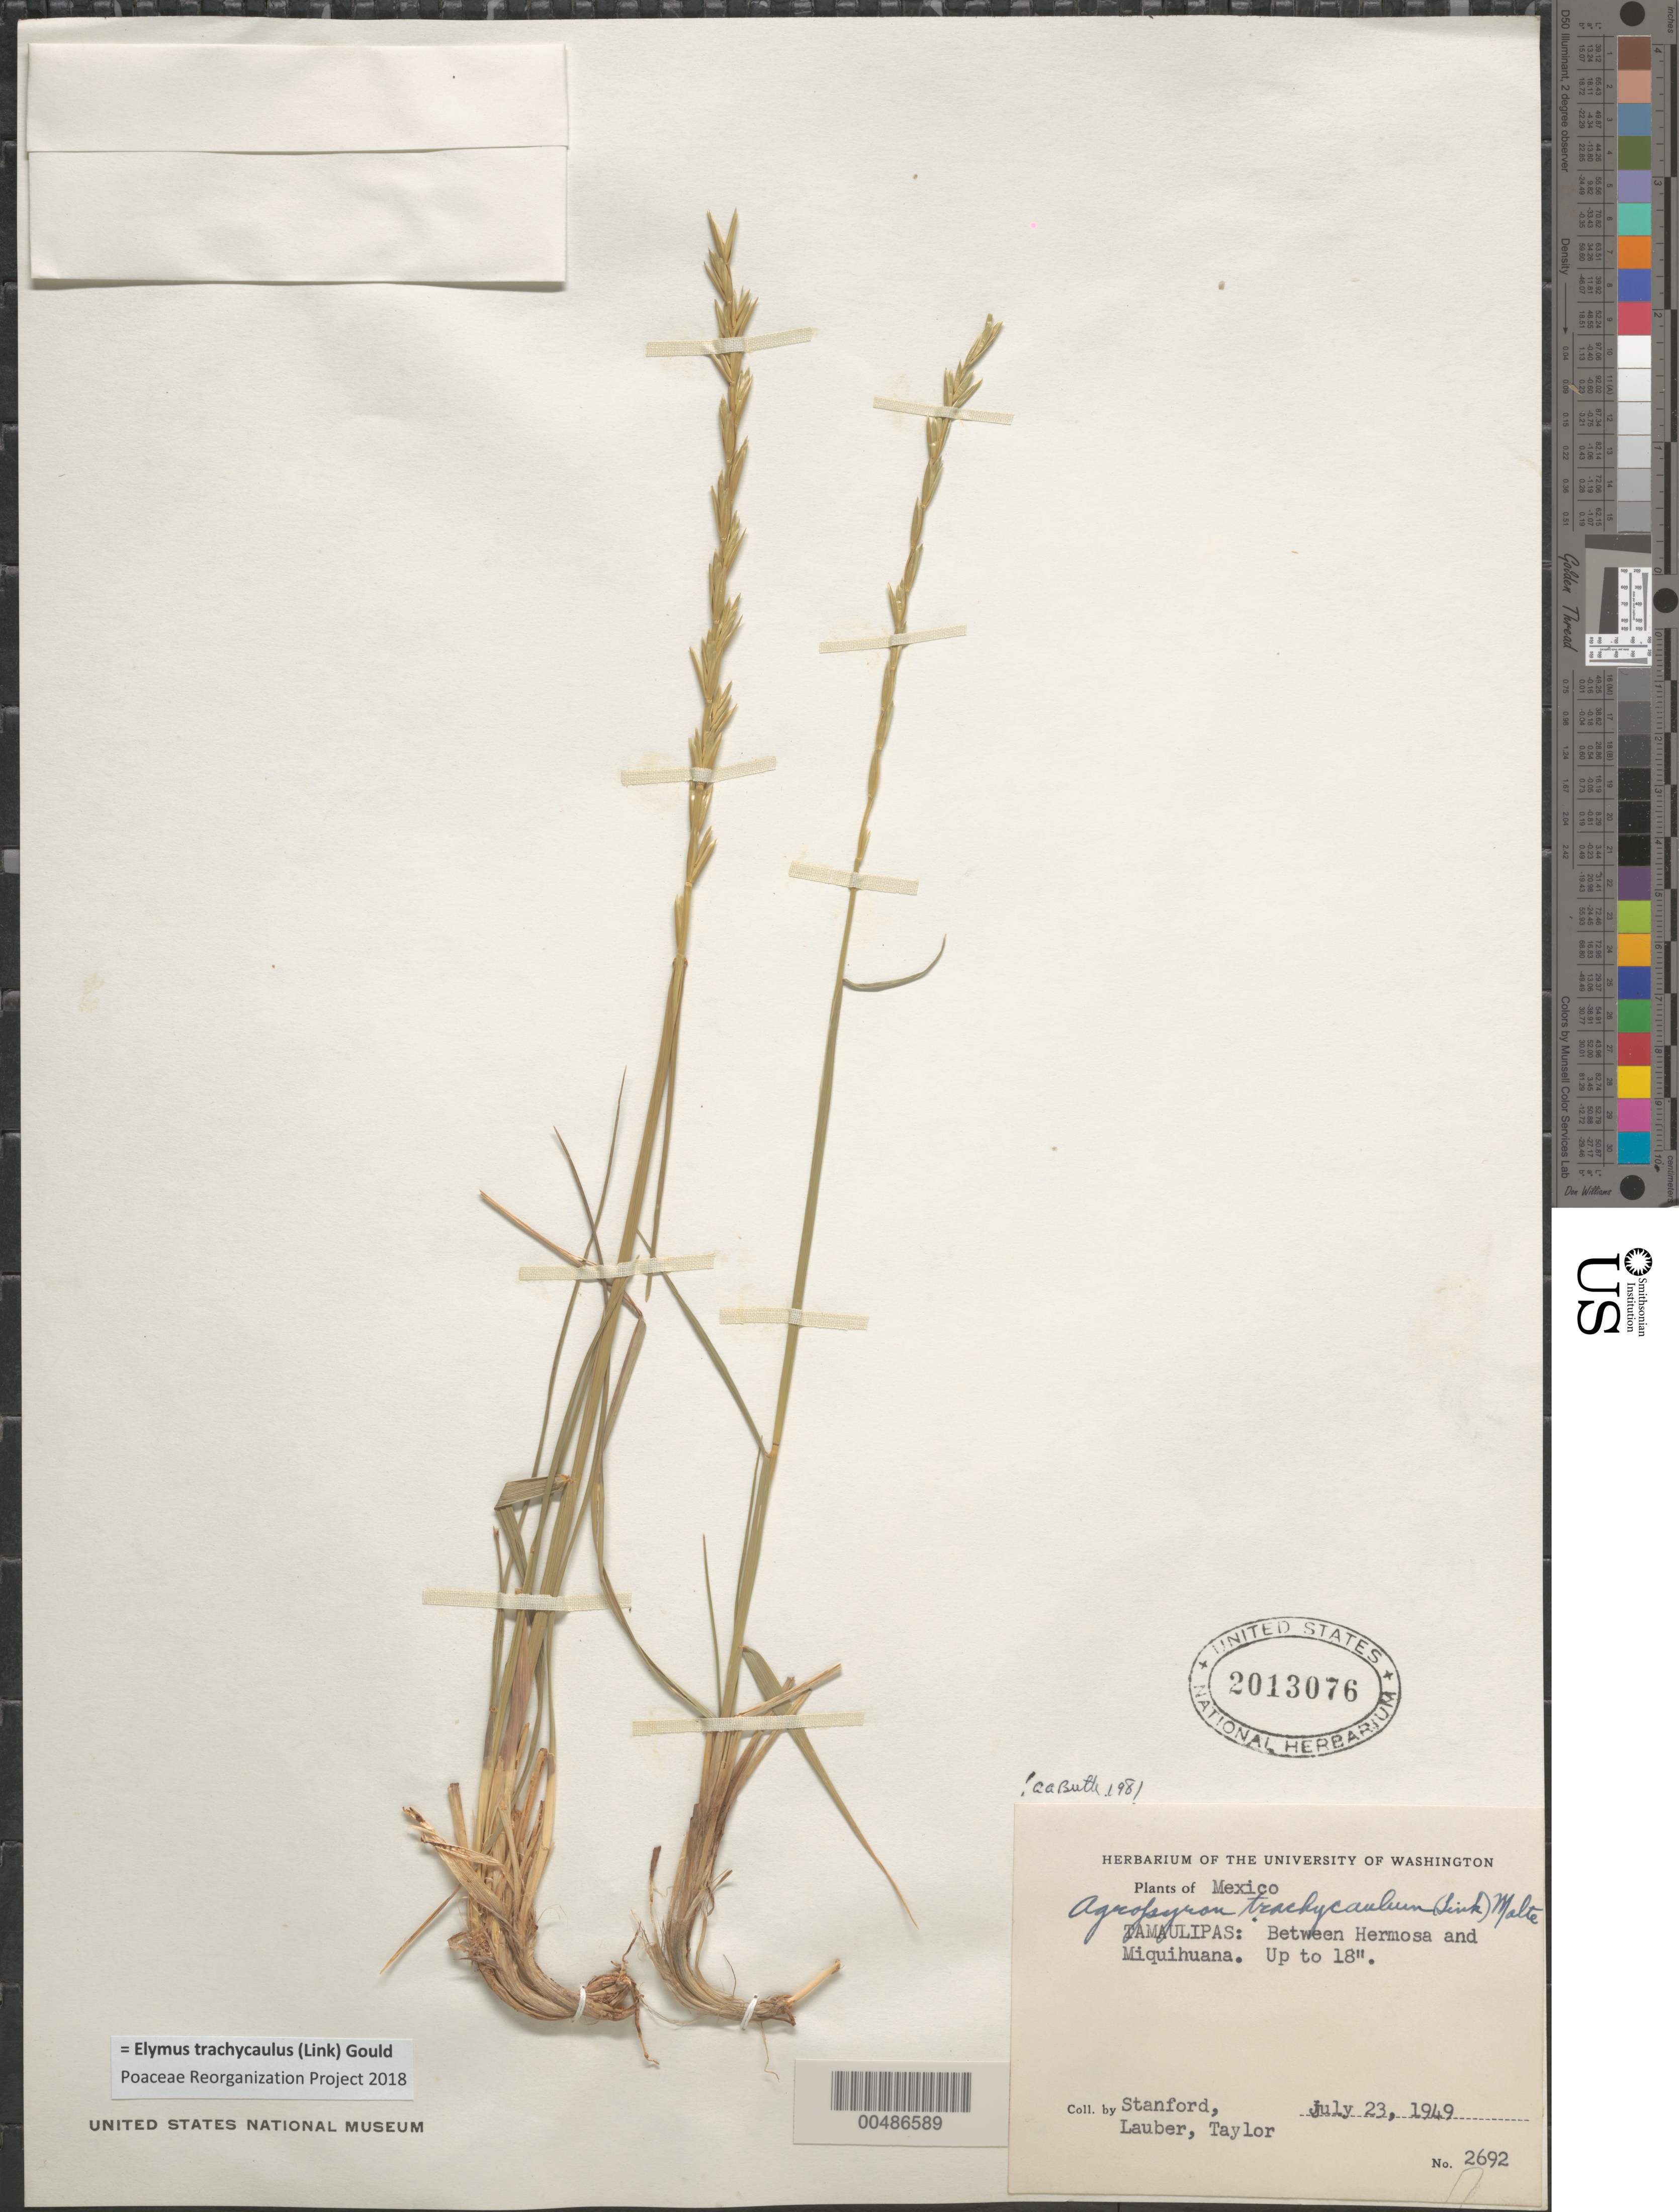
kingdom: Plantae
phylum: Tracheophyta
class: Liliopsida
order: Poales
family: Poaceae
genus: Elymus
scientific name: Elymus trachycaulus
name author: (Link) Gould ex Shinners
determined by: Poaceae Reorganization Project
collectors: -. Stanford, Lauber, -- & -- Taylor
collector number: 2692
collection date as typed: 23 Jul 1949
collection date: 1949-07-23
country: Mexico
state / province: Tamaulipas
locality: between Hermosa & Miquihuana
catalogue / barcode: US 2013076